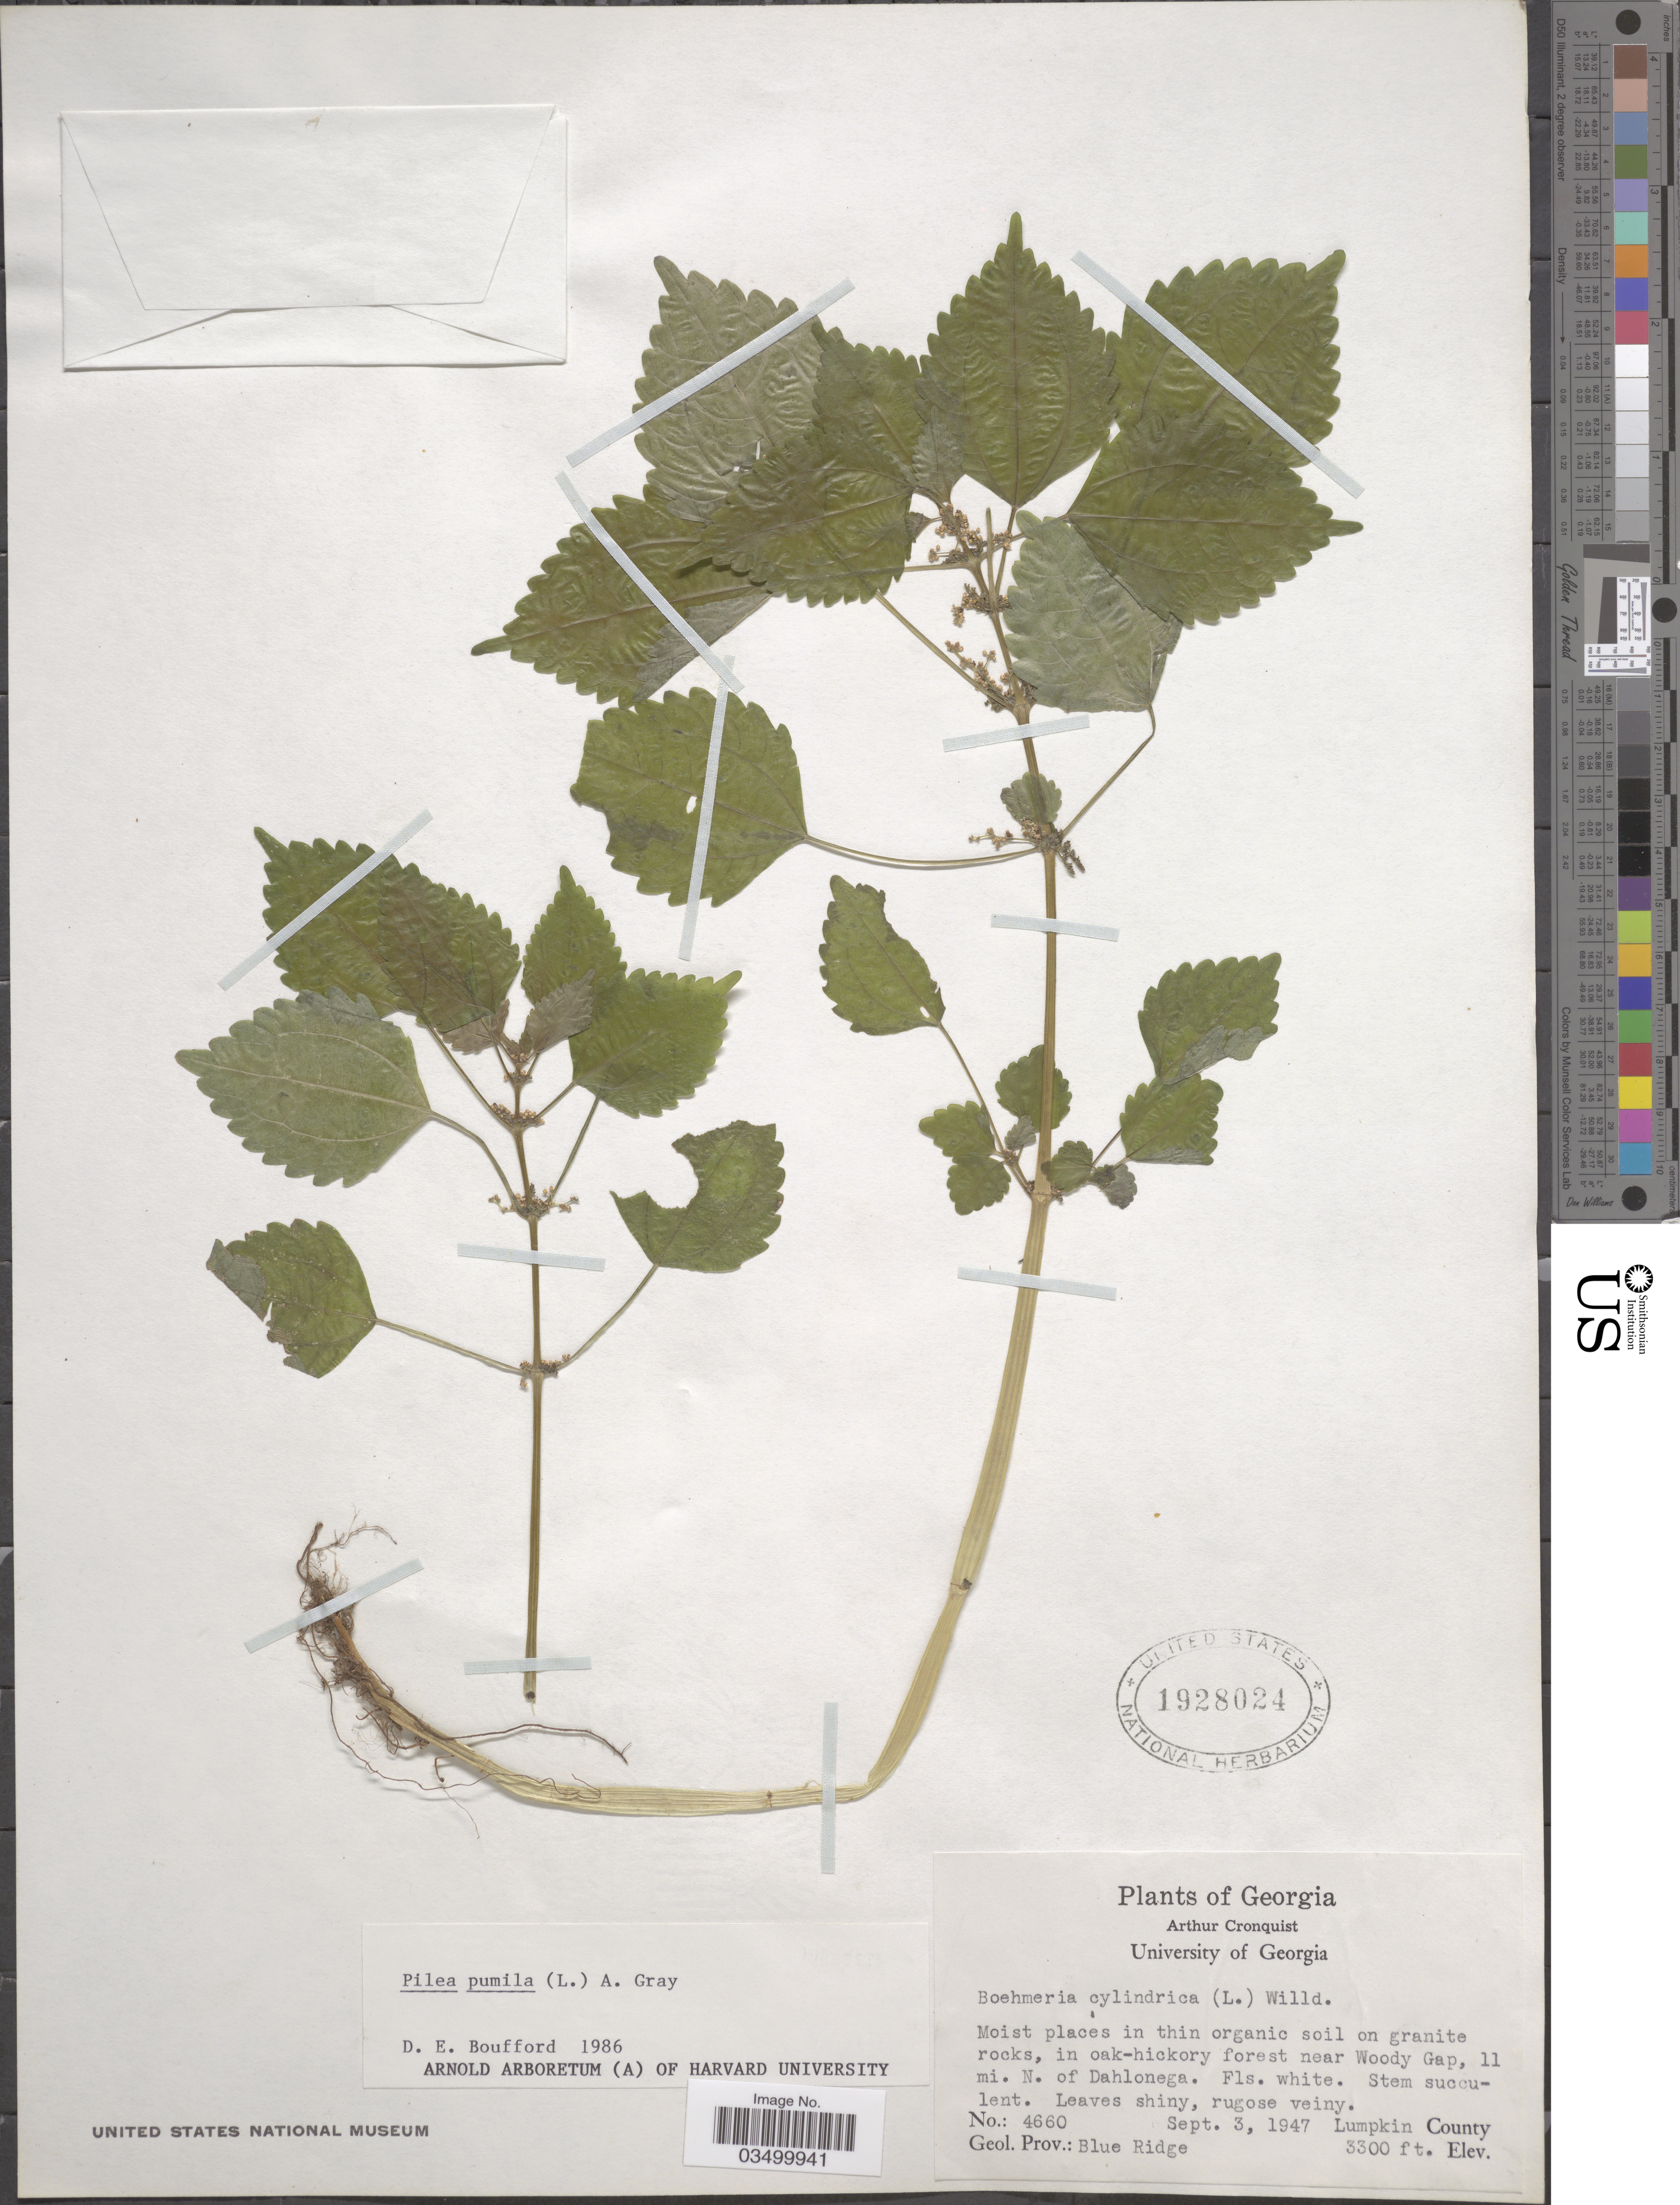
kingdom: Plantae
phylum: Tracheophyta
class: Magnoliopsida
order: Rosales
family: Urticaceae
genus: Pilea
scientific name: Pilea pumila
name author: (L.) A. Gray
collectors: A. J. Cronquist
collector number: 4660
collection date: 1947-09-03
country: United States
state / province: Georgia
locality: In oak-hickory forest near Woody Gap, 11 mi. N. of Dahlonega. Lumpkin County. Geol. Prov.: Blue Ridge.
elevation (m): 1006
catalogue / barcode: US 1928024